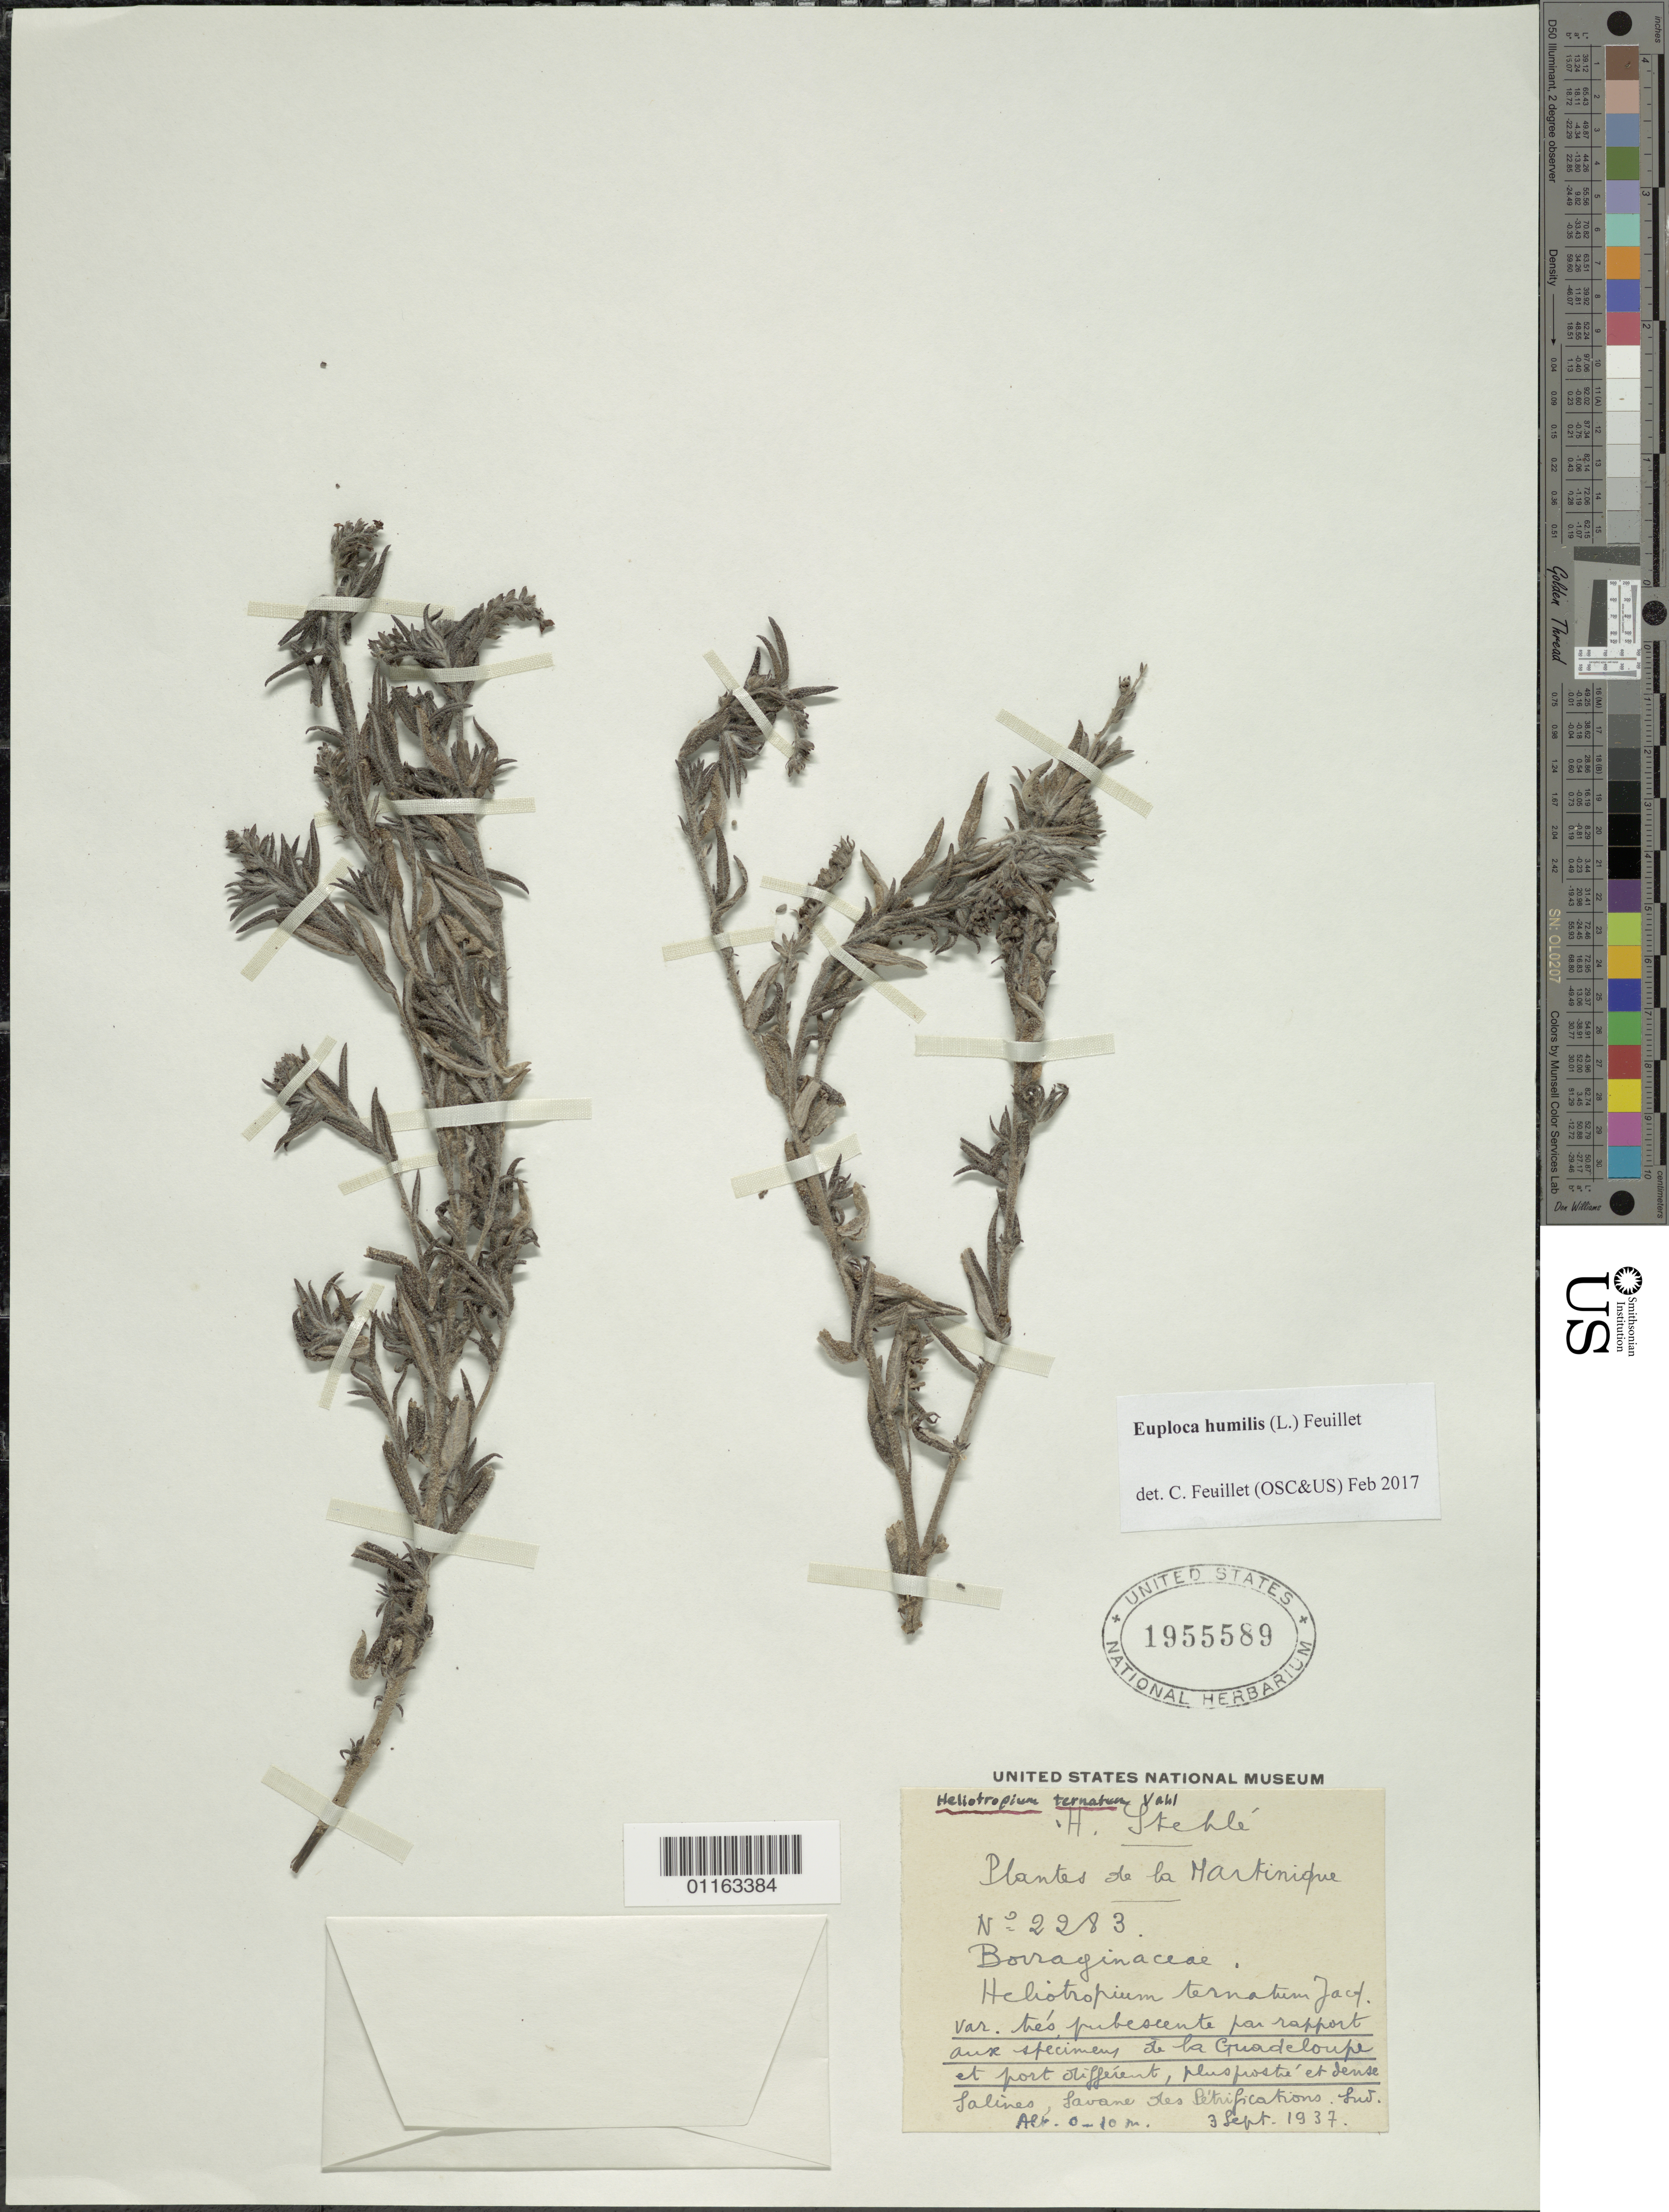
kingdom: Plantae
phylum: Tracheophyta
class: Magnoliopsida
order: Boraginales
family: Heliotropiaceae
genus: Euploca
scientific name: Euploca humilis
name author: (L.) Feuillet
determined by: Feuillet, C.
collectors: H. Stehlé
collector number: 2283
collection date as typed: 03 Sep 1937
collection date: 1937-09-03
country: Martinique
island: Martinique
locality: Savane des Pétrifications Sud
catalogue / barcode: US 1955589